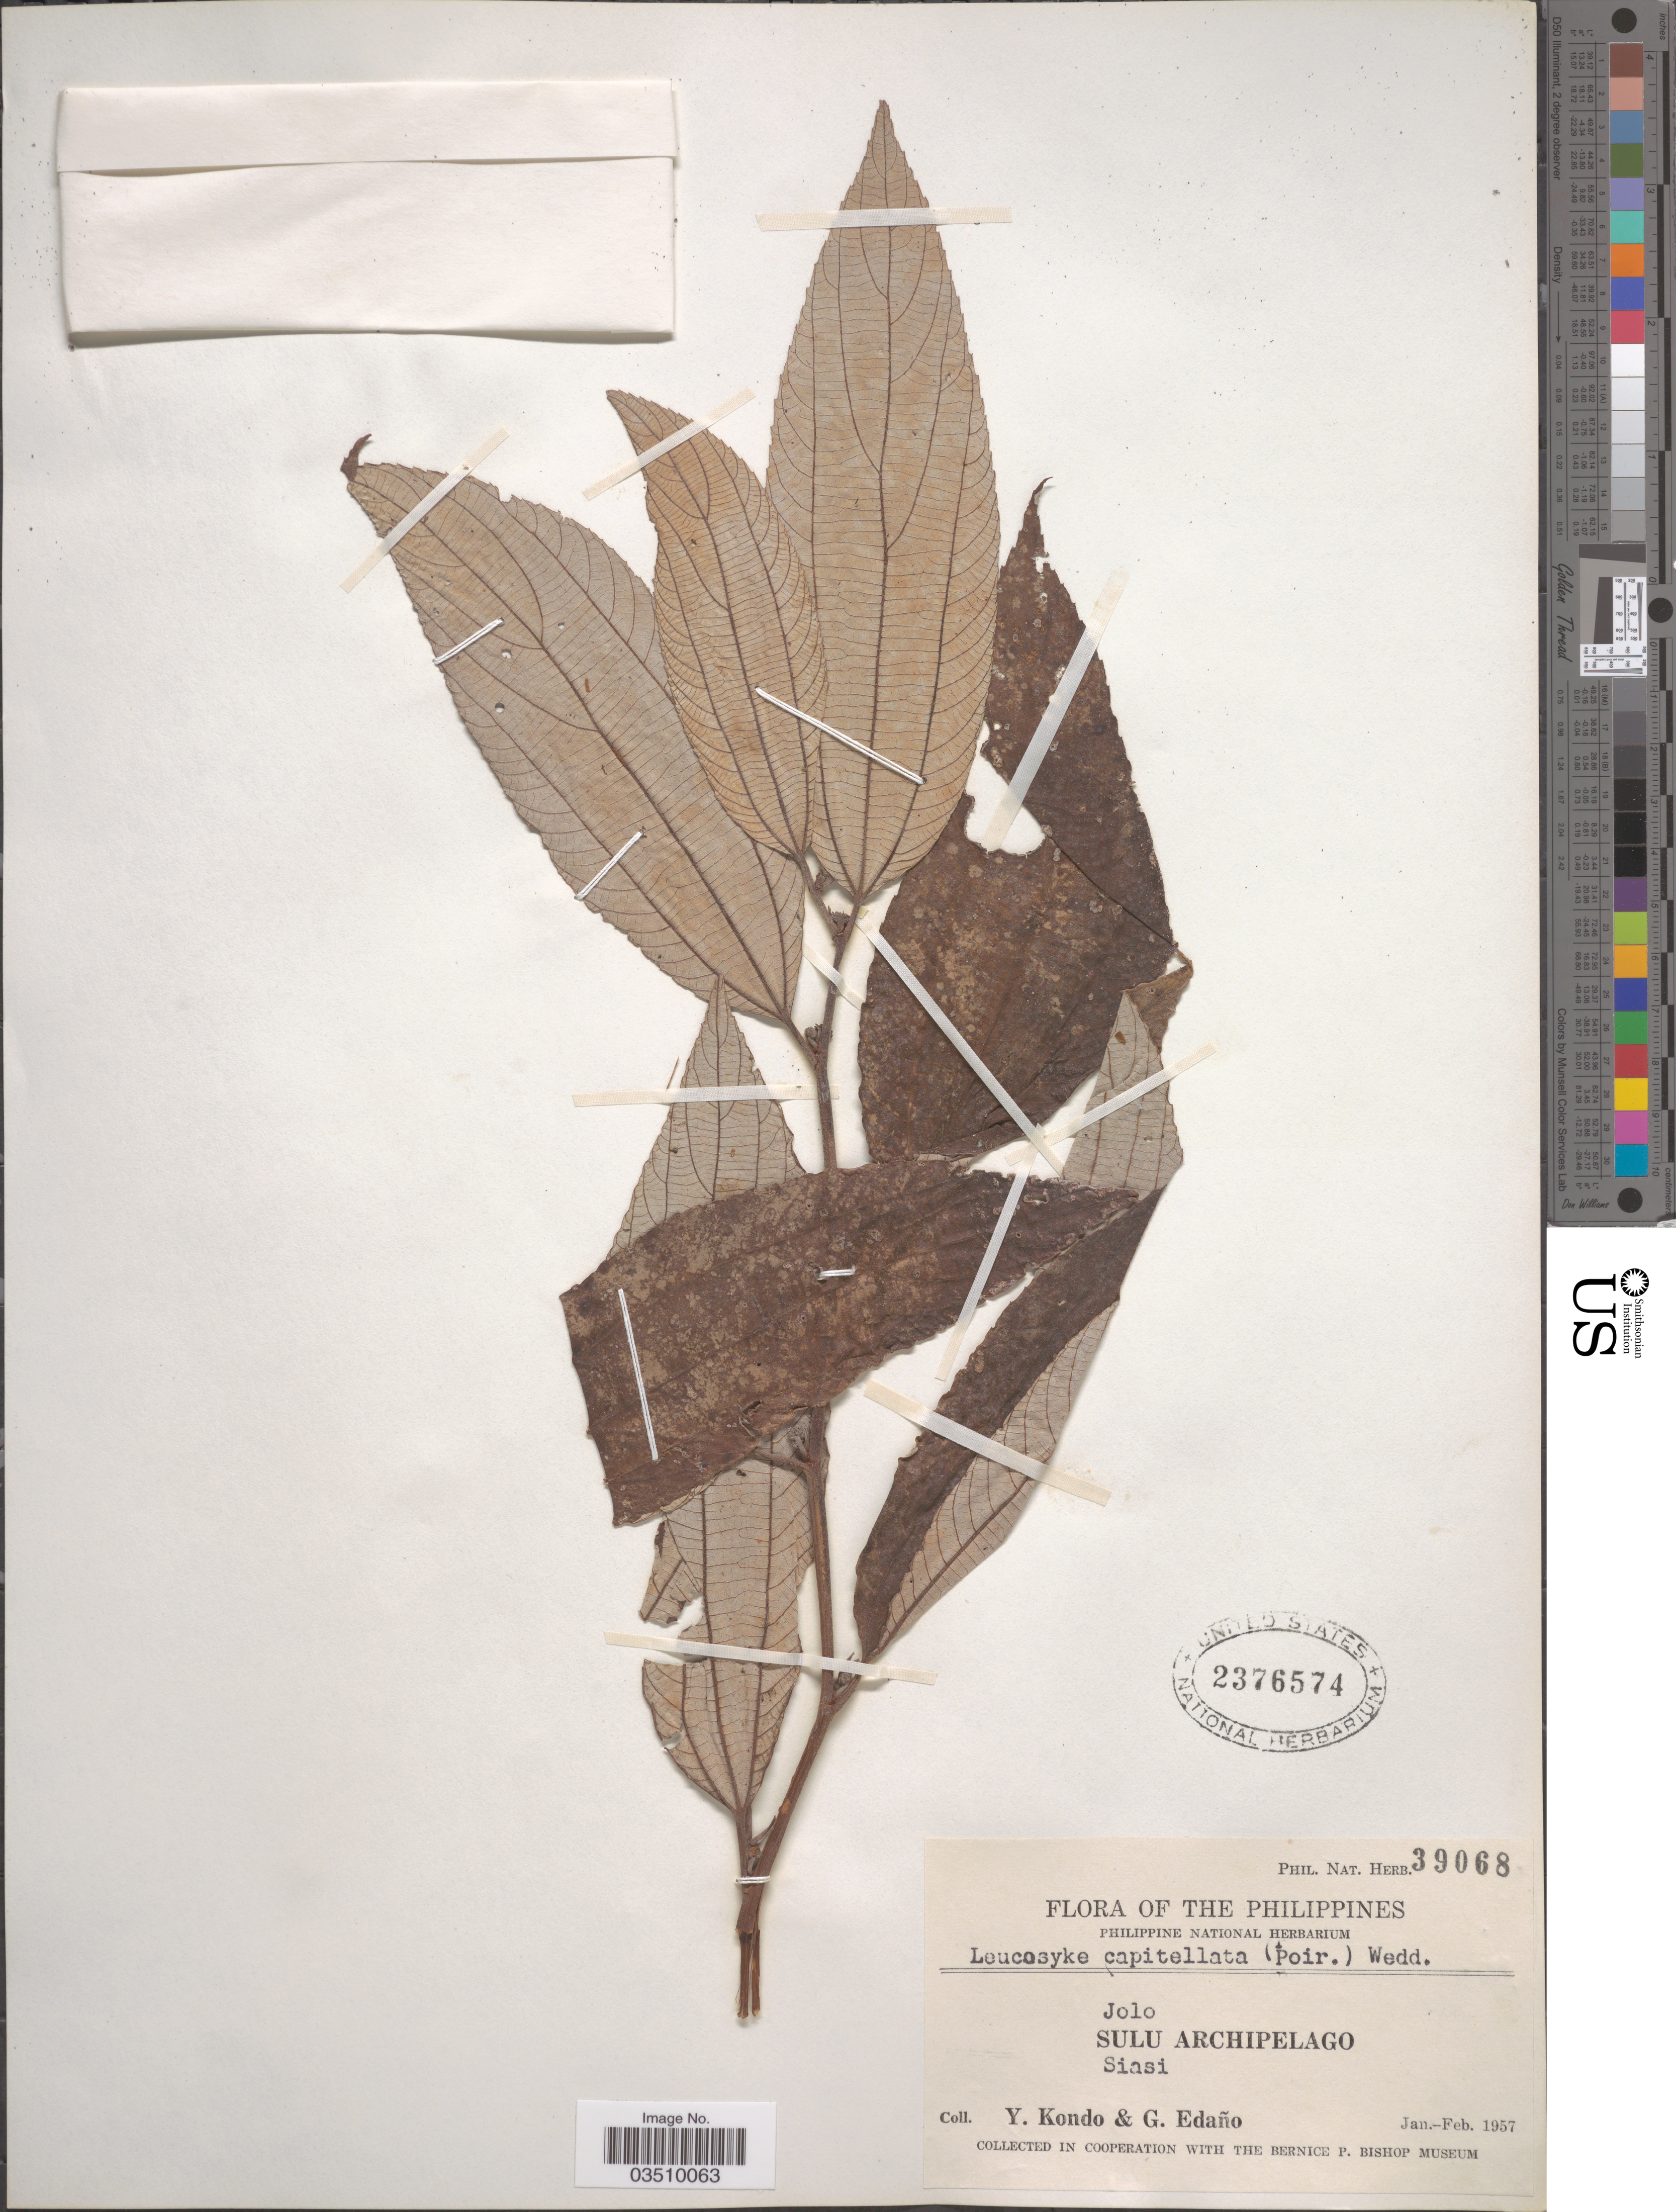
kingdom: Plantae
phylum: Tracheophyta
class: Magnoliopsida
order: Rosales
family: Urticaceae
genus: Leucosyke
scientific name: Leucosyke capitellata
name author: (Poir.) Wedd.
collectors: Y. Kondo & G. Edaño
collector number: Phil. Nat. Herb. 39068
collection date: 1957-01/1957-02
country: Philippines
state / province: Muslim Mindanao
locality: Jolo. Sulu Archipelago. Siasi.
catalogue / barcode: US 2376574